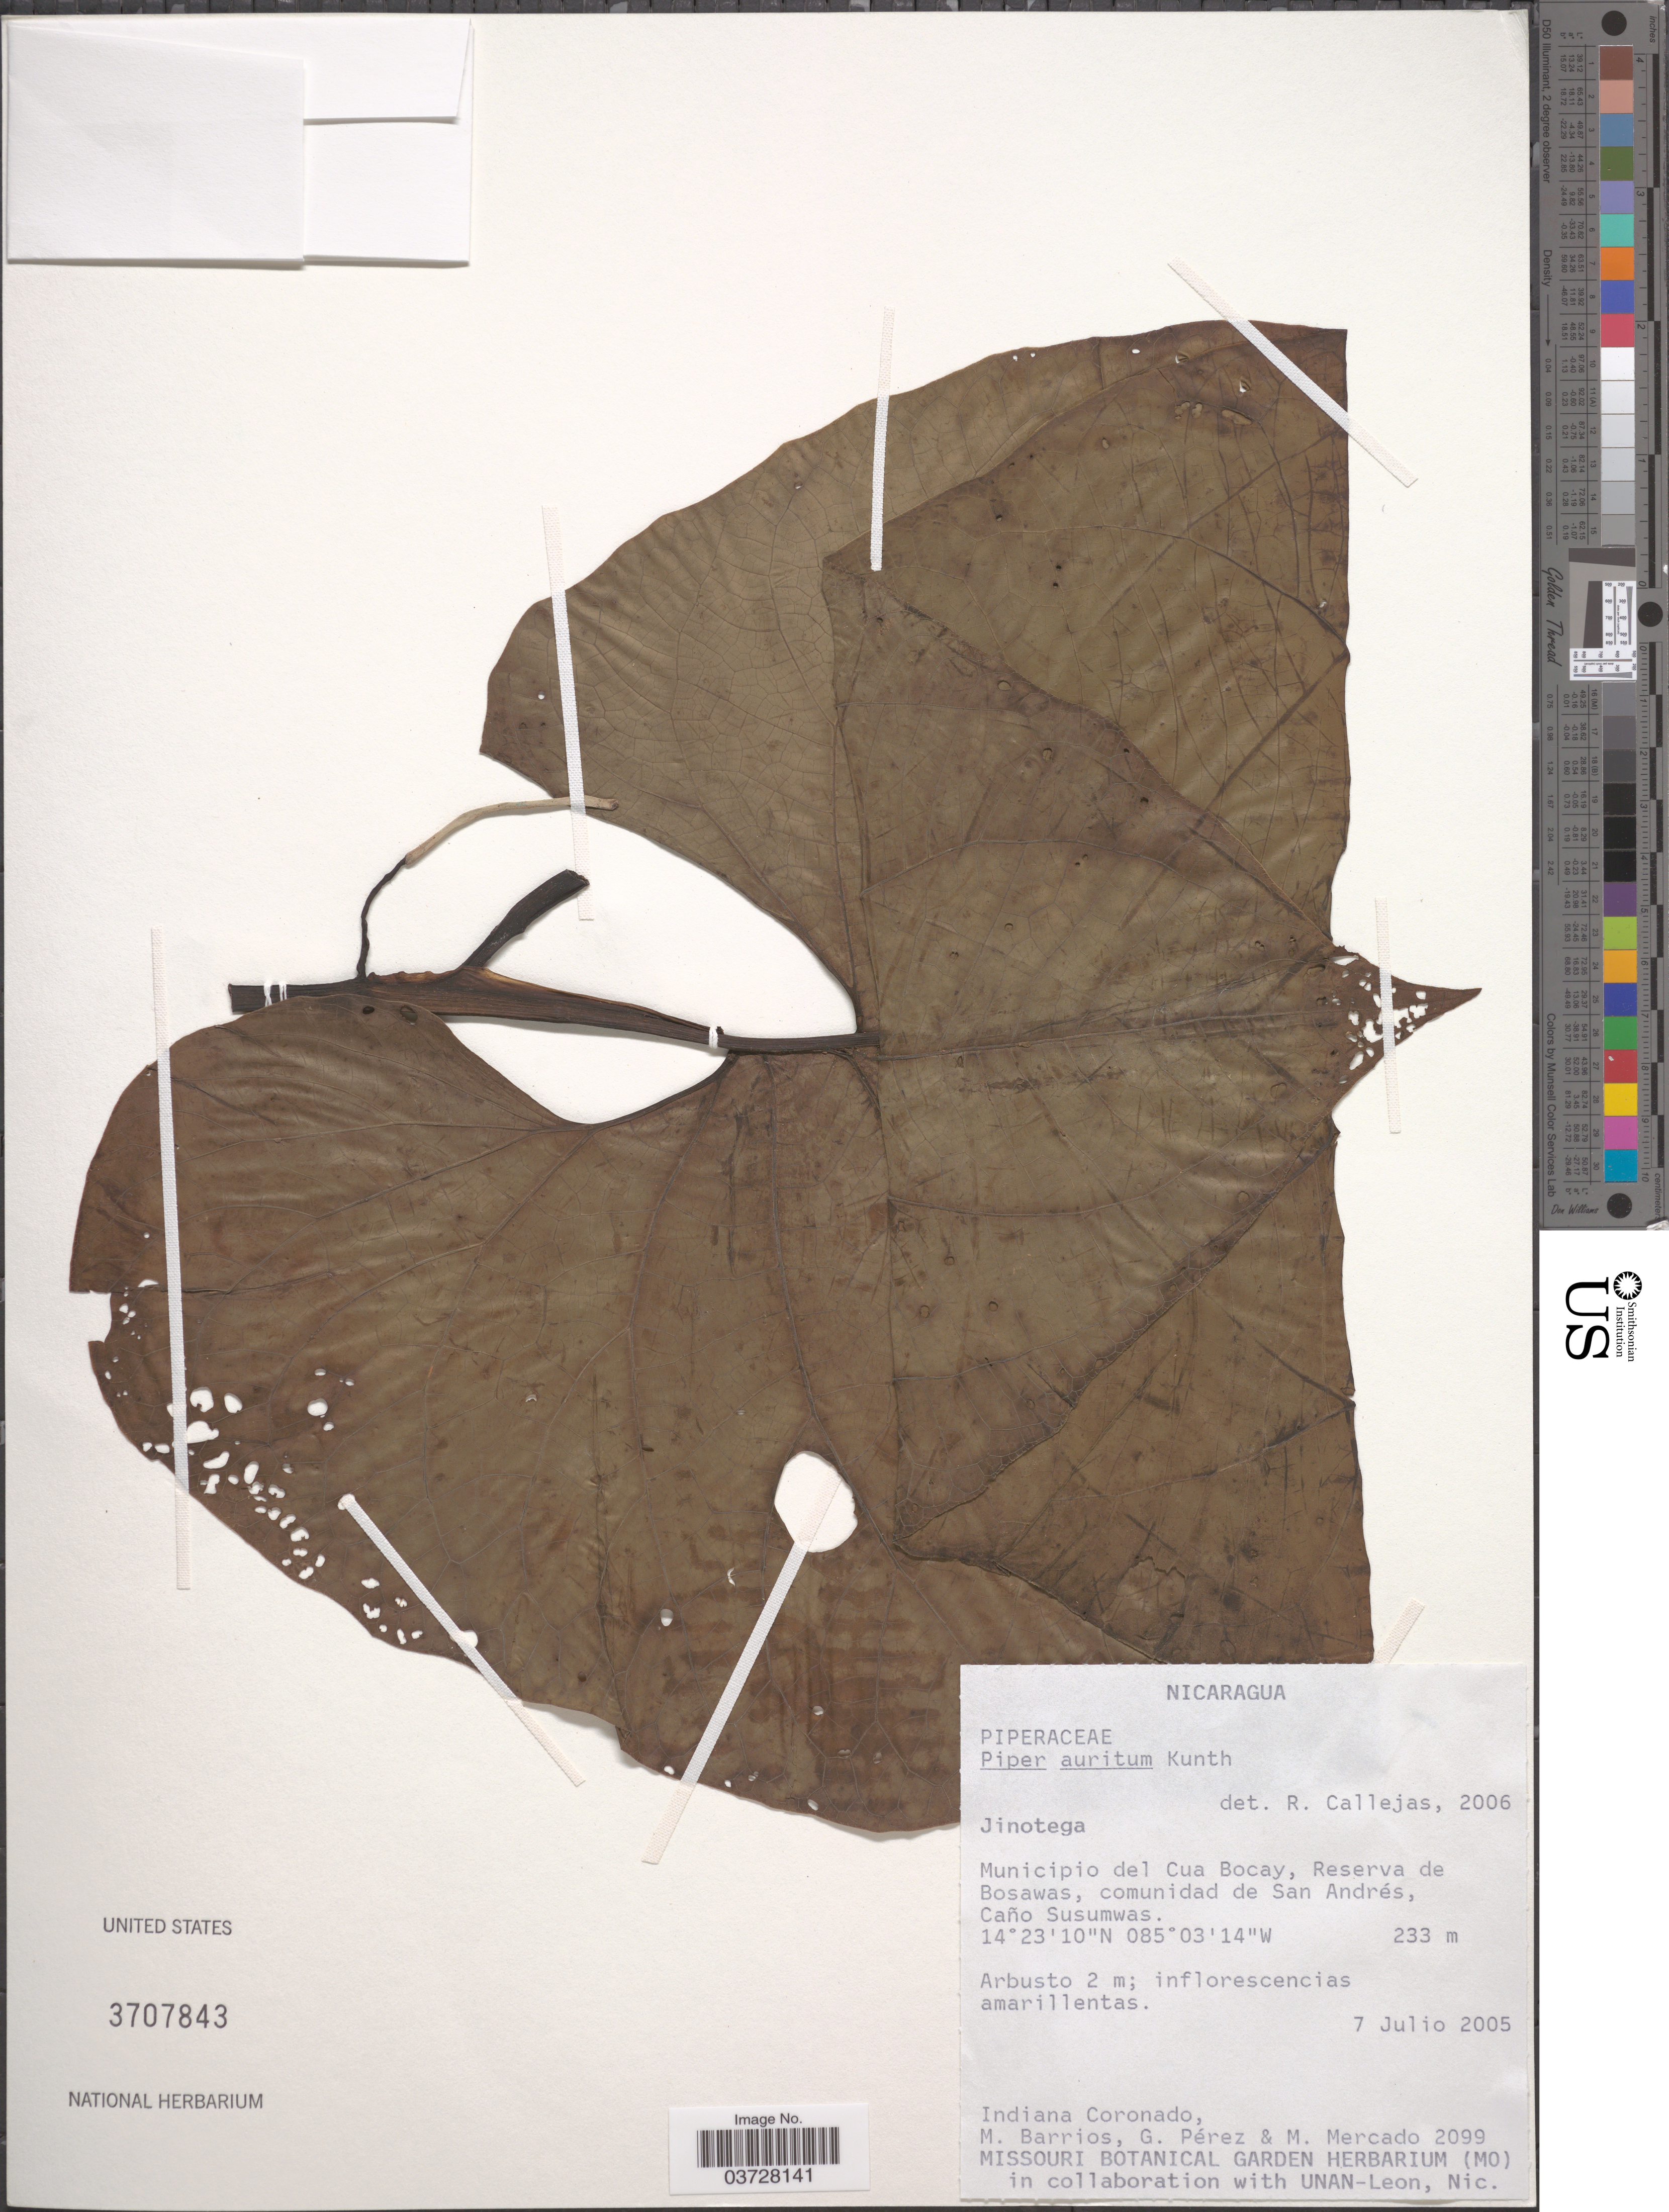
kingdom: Plantae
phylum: Tracheophyta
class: Magnoliopsida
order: Piperales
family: Piperaceae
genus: Piper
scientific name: Piper auritum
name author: Kunth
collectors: I. Coronado, M. Barrios, G. Perez & M. Mercado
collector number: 2099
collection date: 2005-07-07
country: Nicaragua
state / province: Jinotega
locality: Municipio del Cua Bocay, Reserva de Bosawas, comunidad de San Andrés, Caño Susumwas.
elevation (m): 233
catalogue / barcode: US 3707843